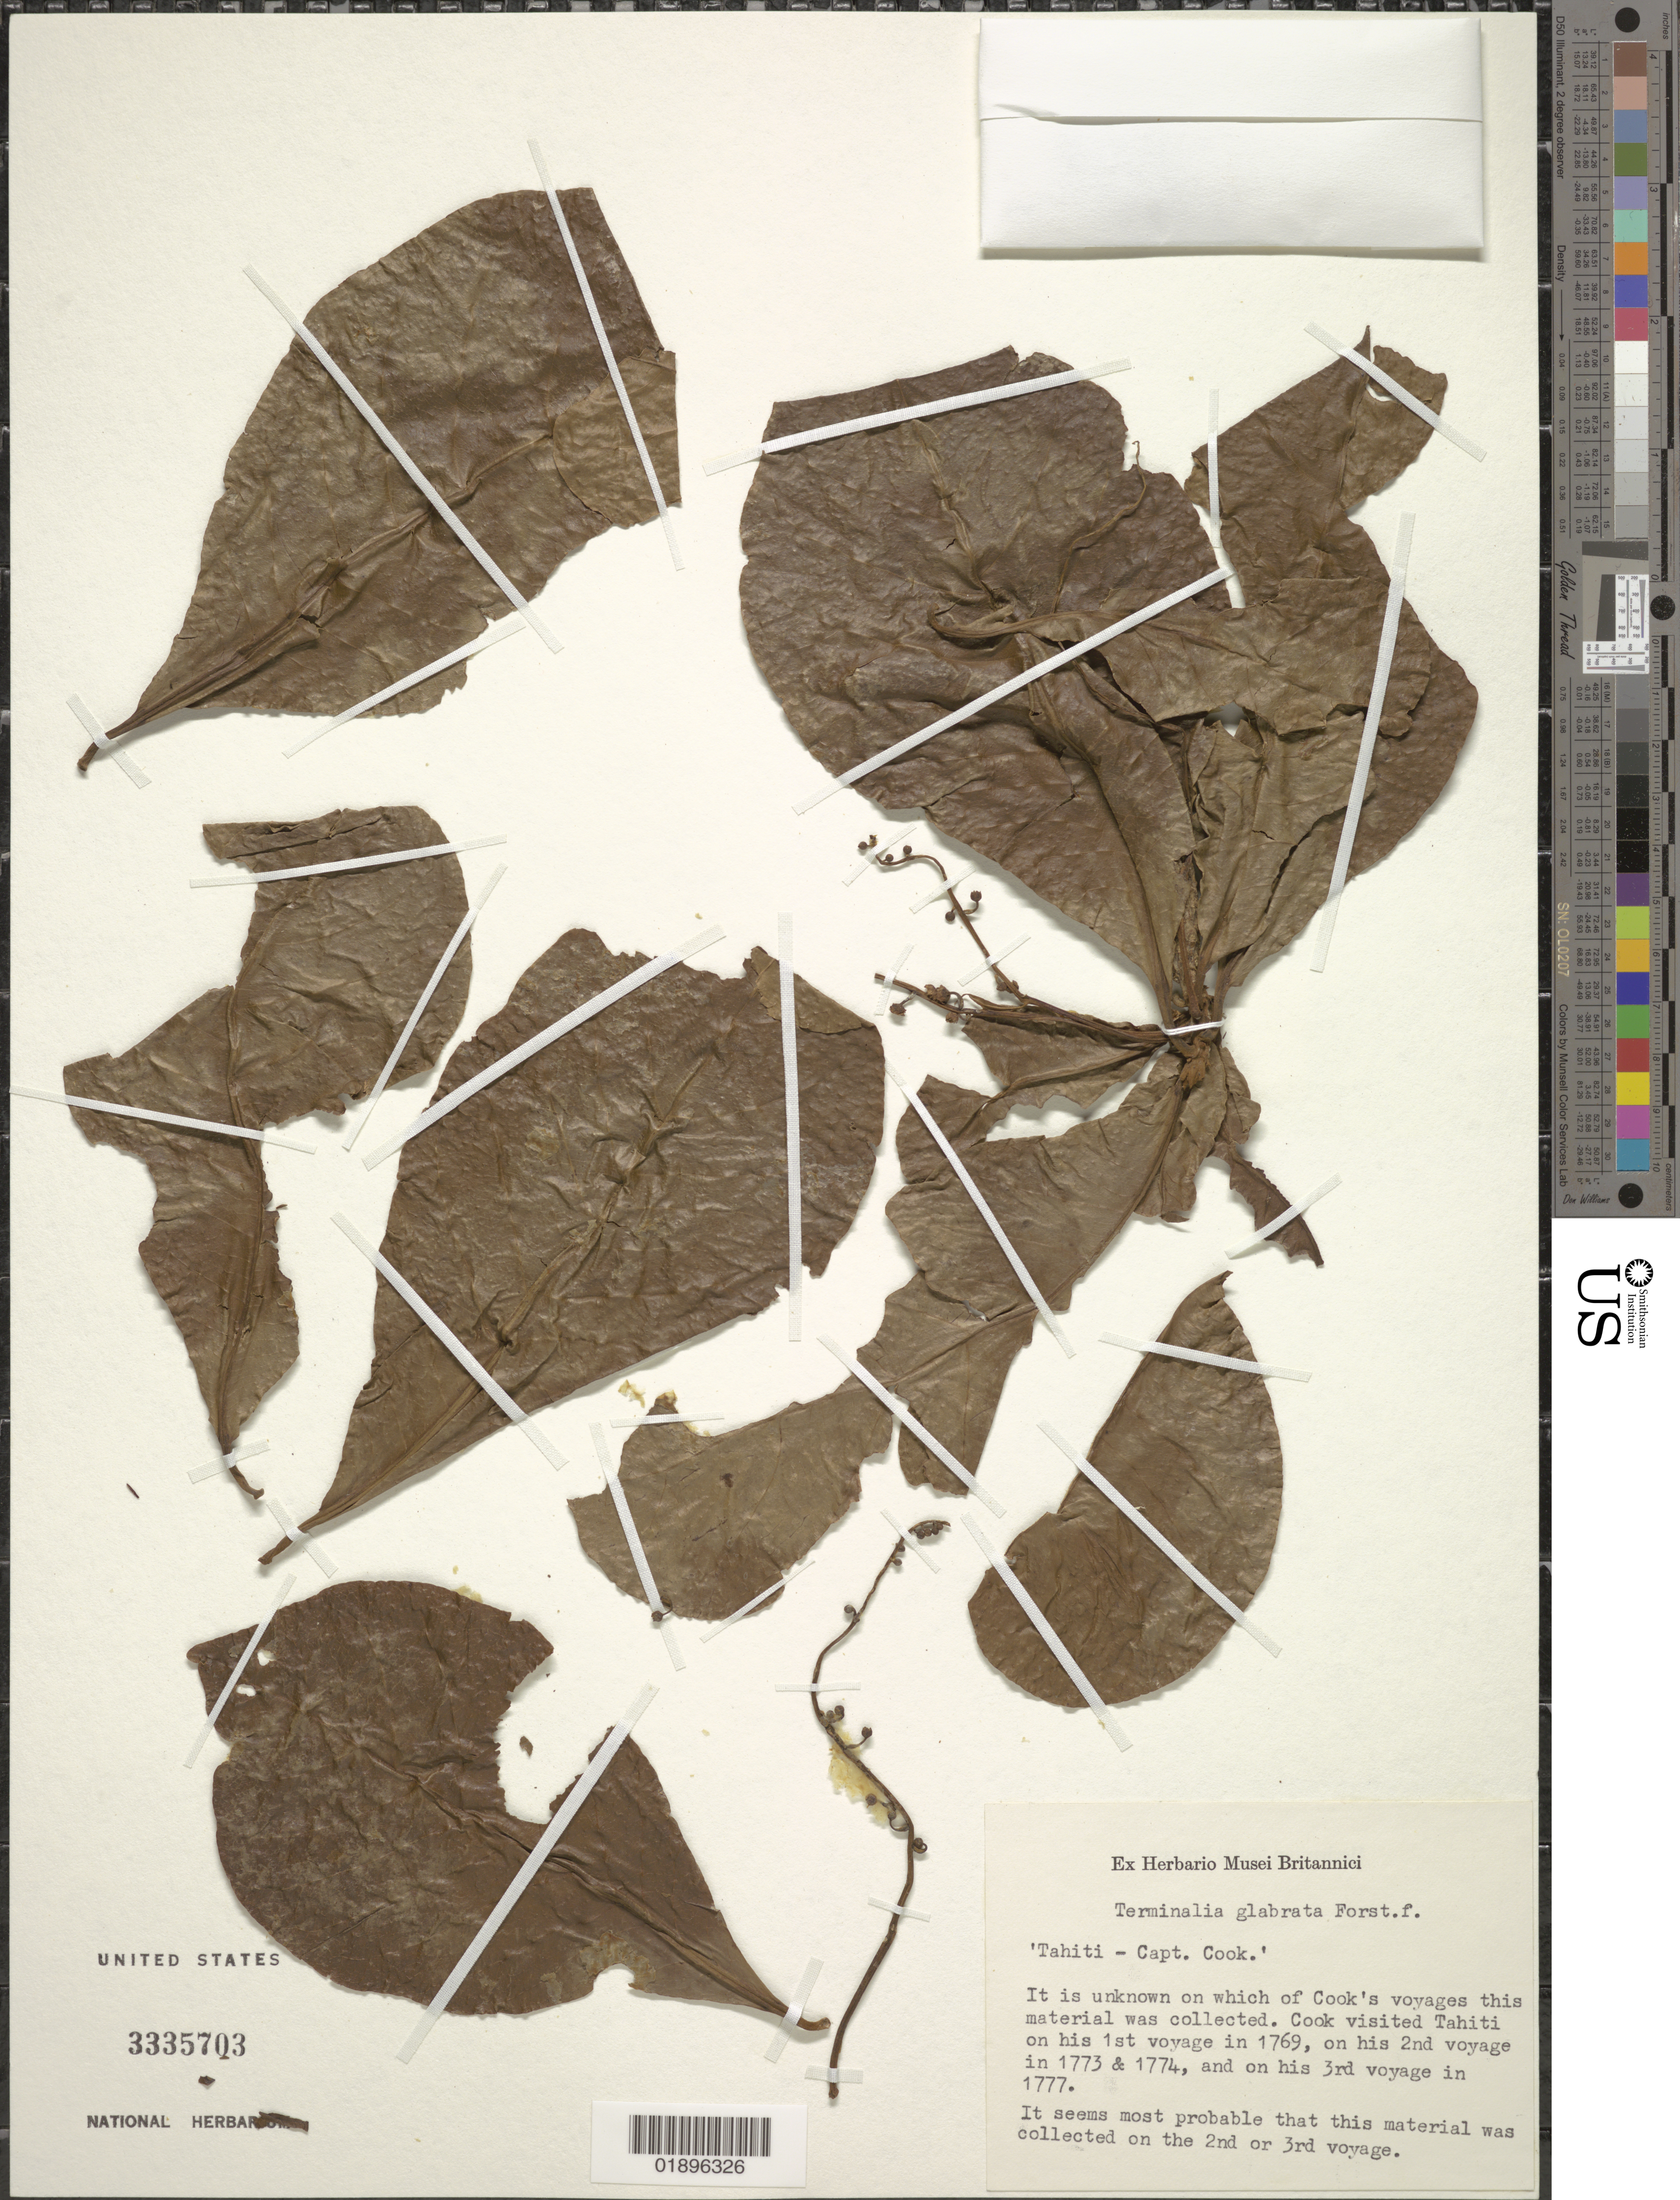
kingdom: Plantae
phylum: Tracheophyta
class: Magnoliopsida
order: Myrtales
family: Combretaceae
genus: Terminalia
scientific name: Terminalia glabrata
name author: F. Först.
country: French Polynesia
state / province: Îles du Vent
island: Tahiti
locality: Tahiti - Capt. Cook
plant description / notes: It is unknown on which of Cook's voyages this material was collected. Cook visited Tahiti on his 1st voryage in 1769, on his 2nd voyage in 1773 and 1774, and on his 3rd voyage in 1777. It seems most probably that this material was collected on the 2nd or 3rd voyage.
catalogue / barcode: US 3335703